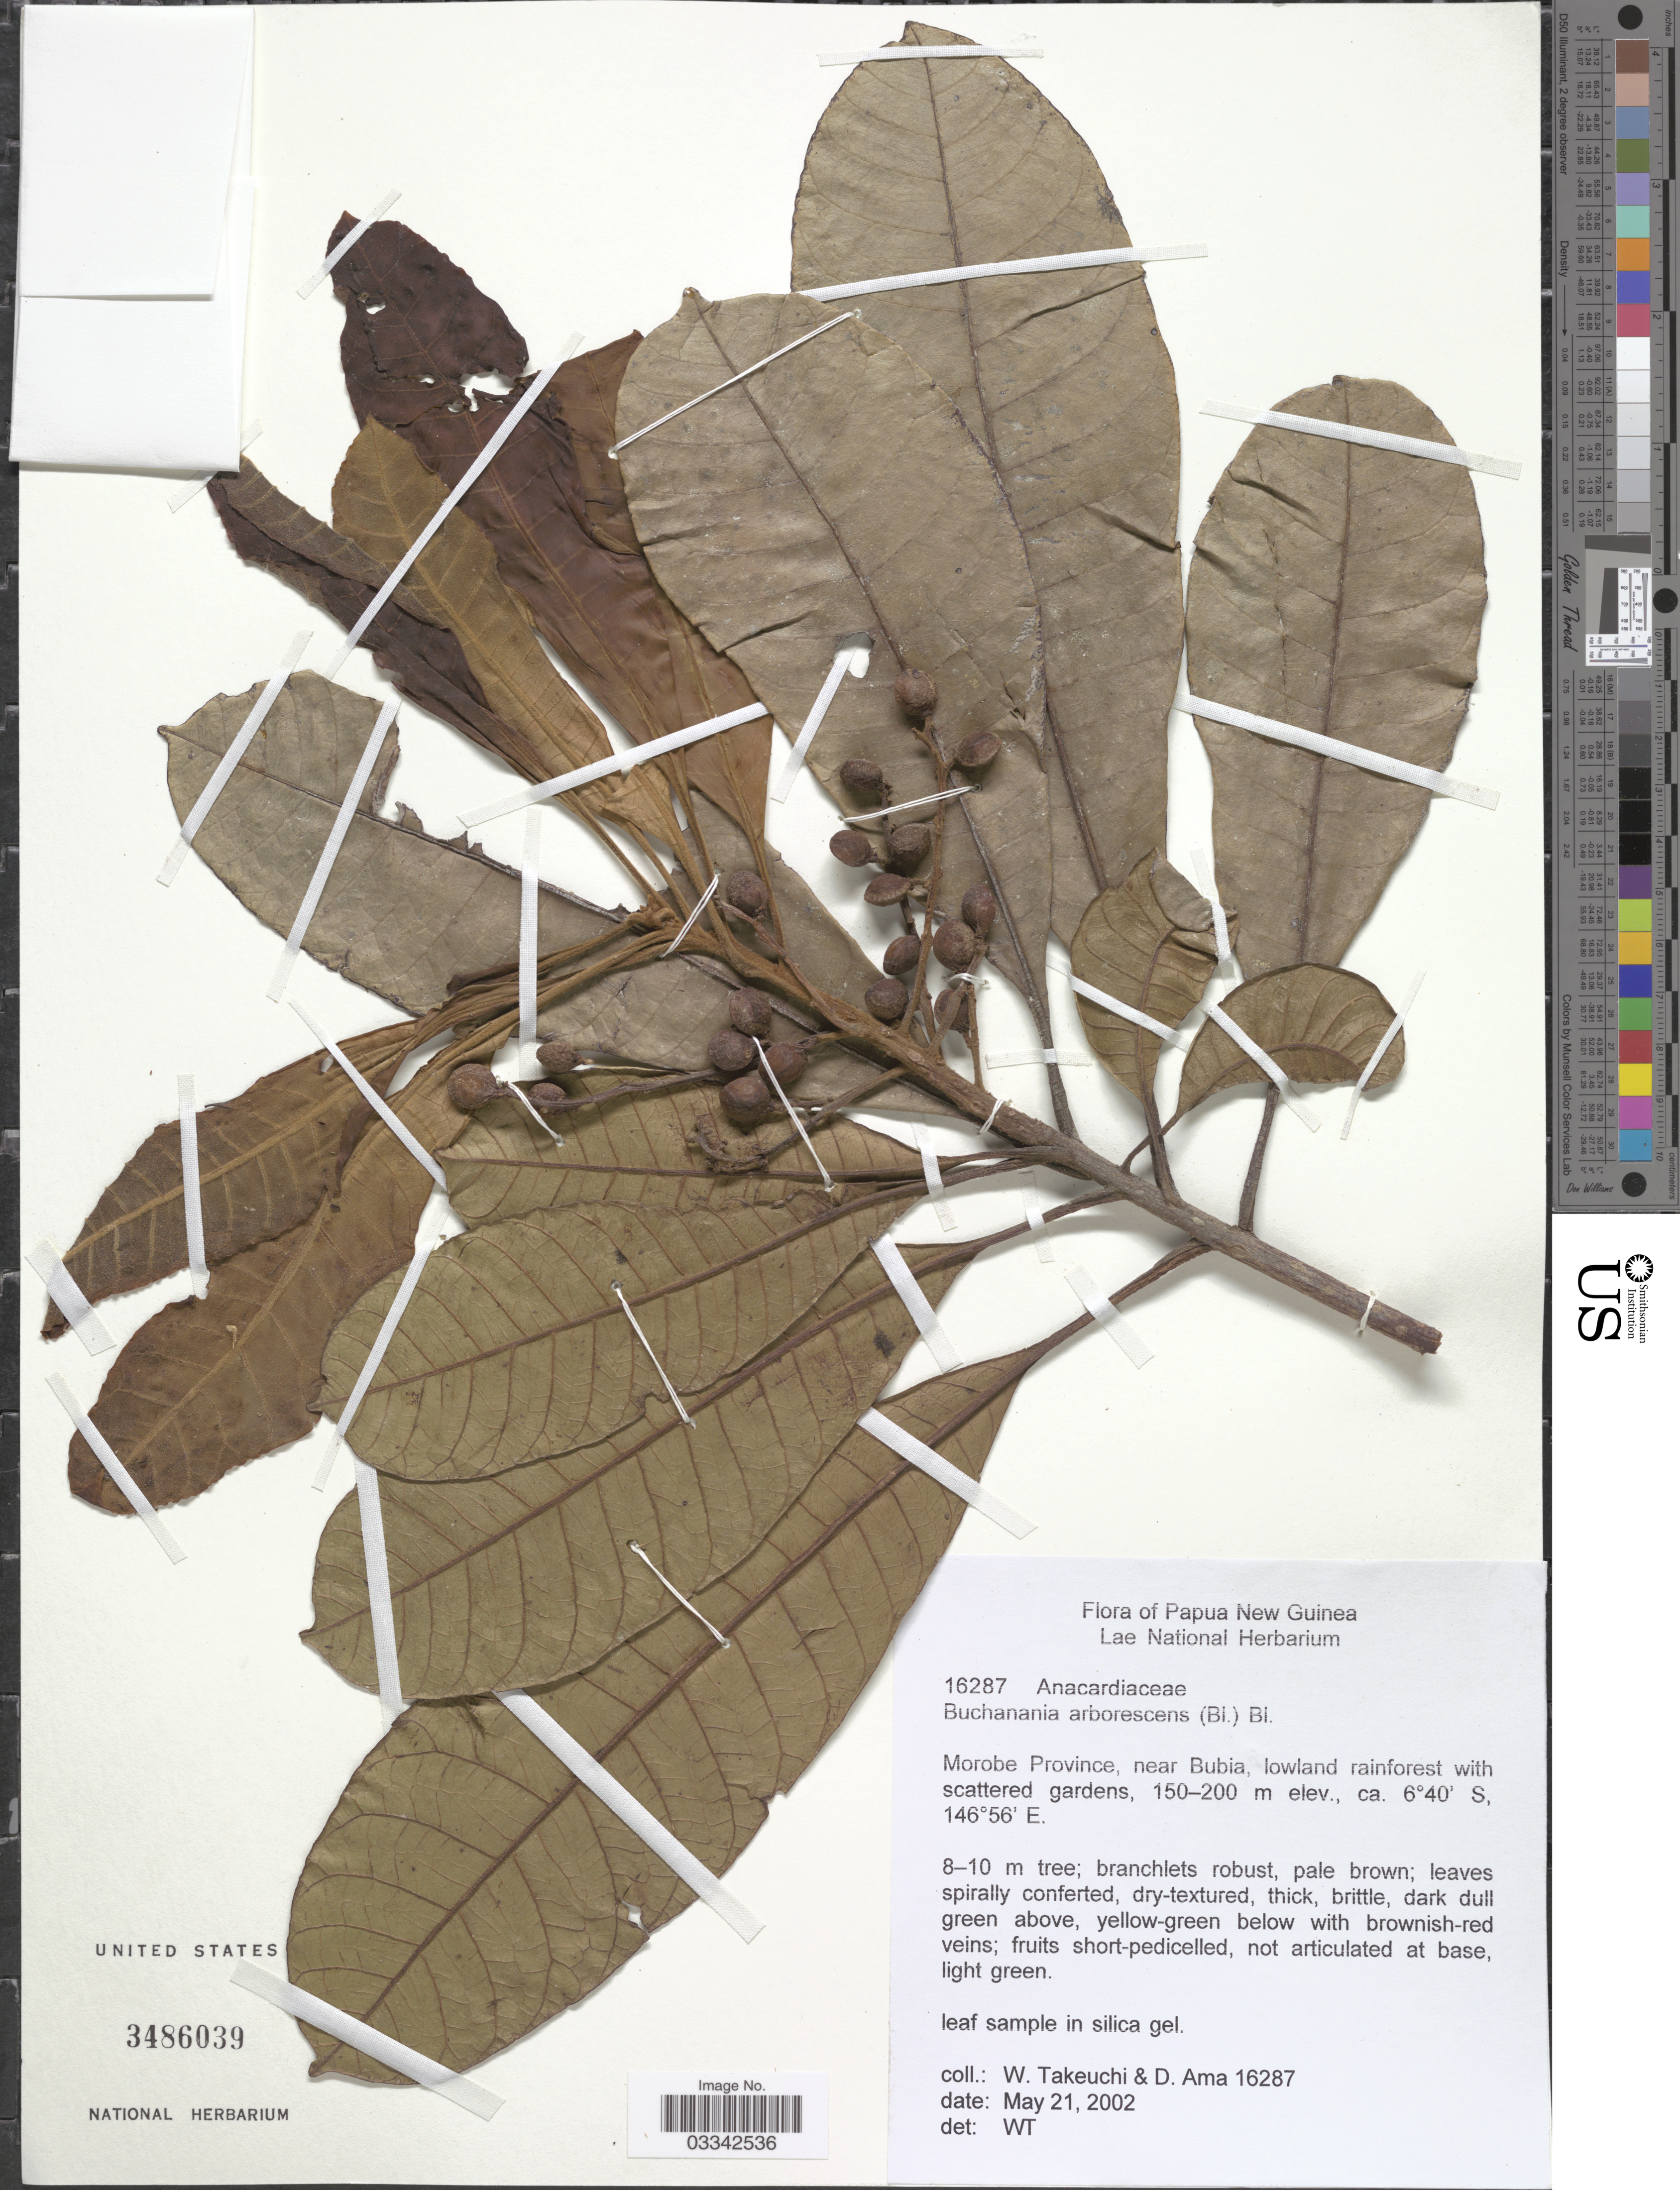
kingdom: Plantae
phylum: Tracheophyta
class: Magnoliopsida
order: Sapindales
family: Anacardiaceae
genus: Buchanania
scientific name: Buchanania arborescens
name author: (Blume) Blume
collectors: W. Takeuchi & D. Ama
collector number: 16287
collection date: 2002-05-21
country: Papua New Guinea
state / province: Morobe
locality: Papua New Guinea. Near Bubia, lowland rainforest with scattered gardens.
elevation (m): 150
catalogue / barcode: US 3486039